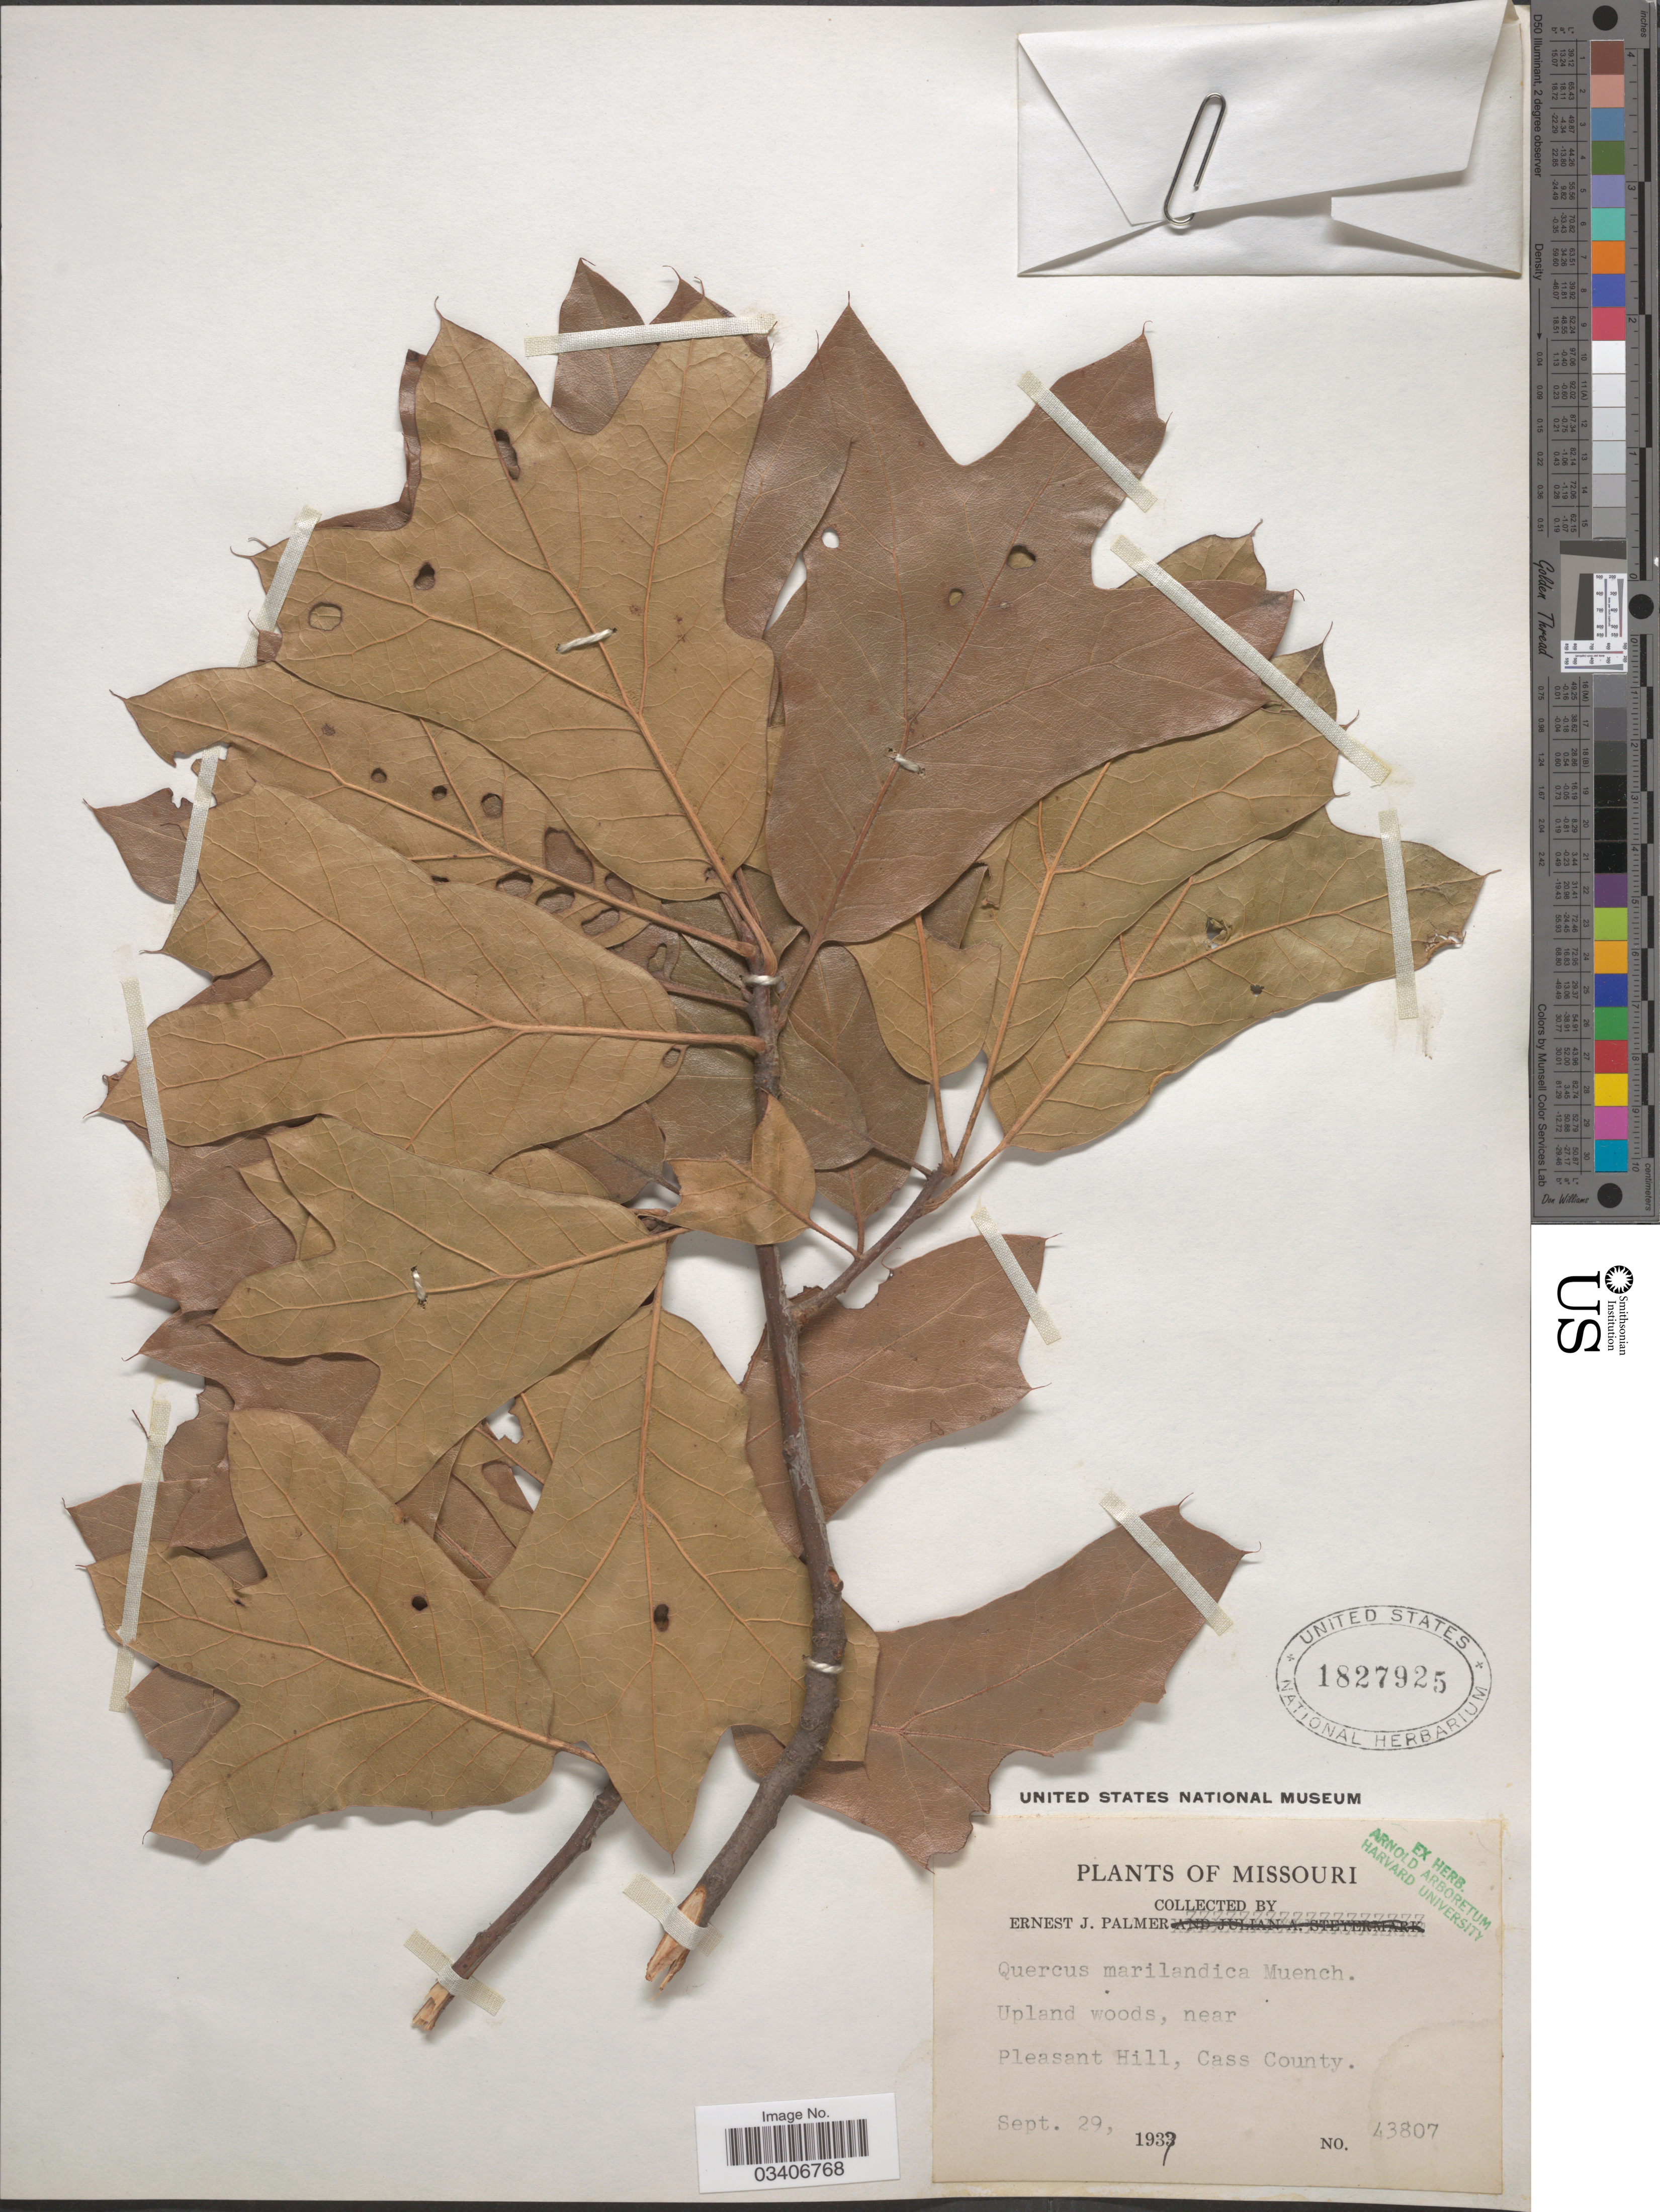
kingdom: Plantae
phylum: Tracheophyta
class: Magnoliopsida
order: Fagales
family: Fagaceae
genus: Quercus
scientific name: Quercus marilandica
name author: (L.) Münchh.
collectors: E. J. Palmer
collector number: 43807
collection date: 1937-09-29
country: United States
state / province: Missouri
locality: Near Pleasant Hill, Cass County.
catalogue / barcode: US 1827925